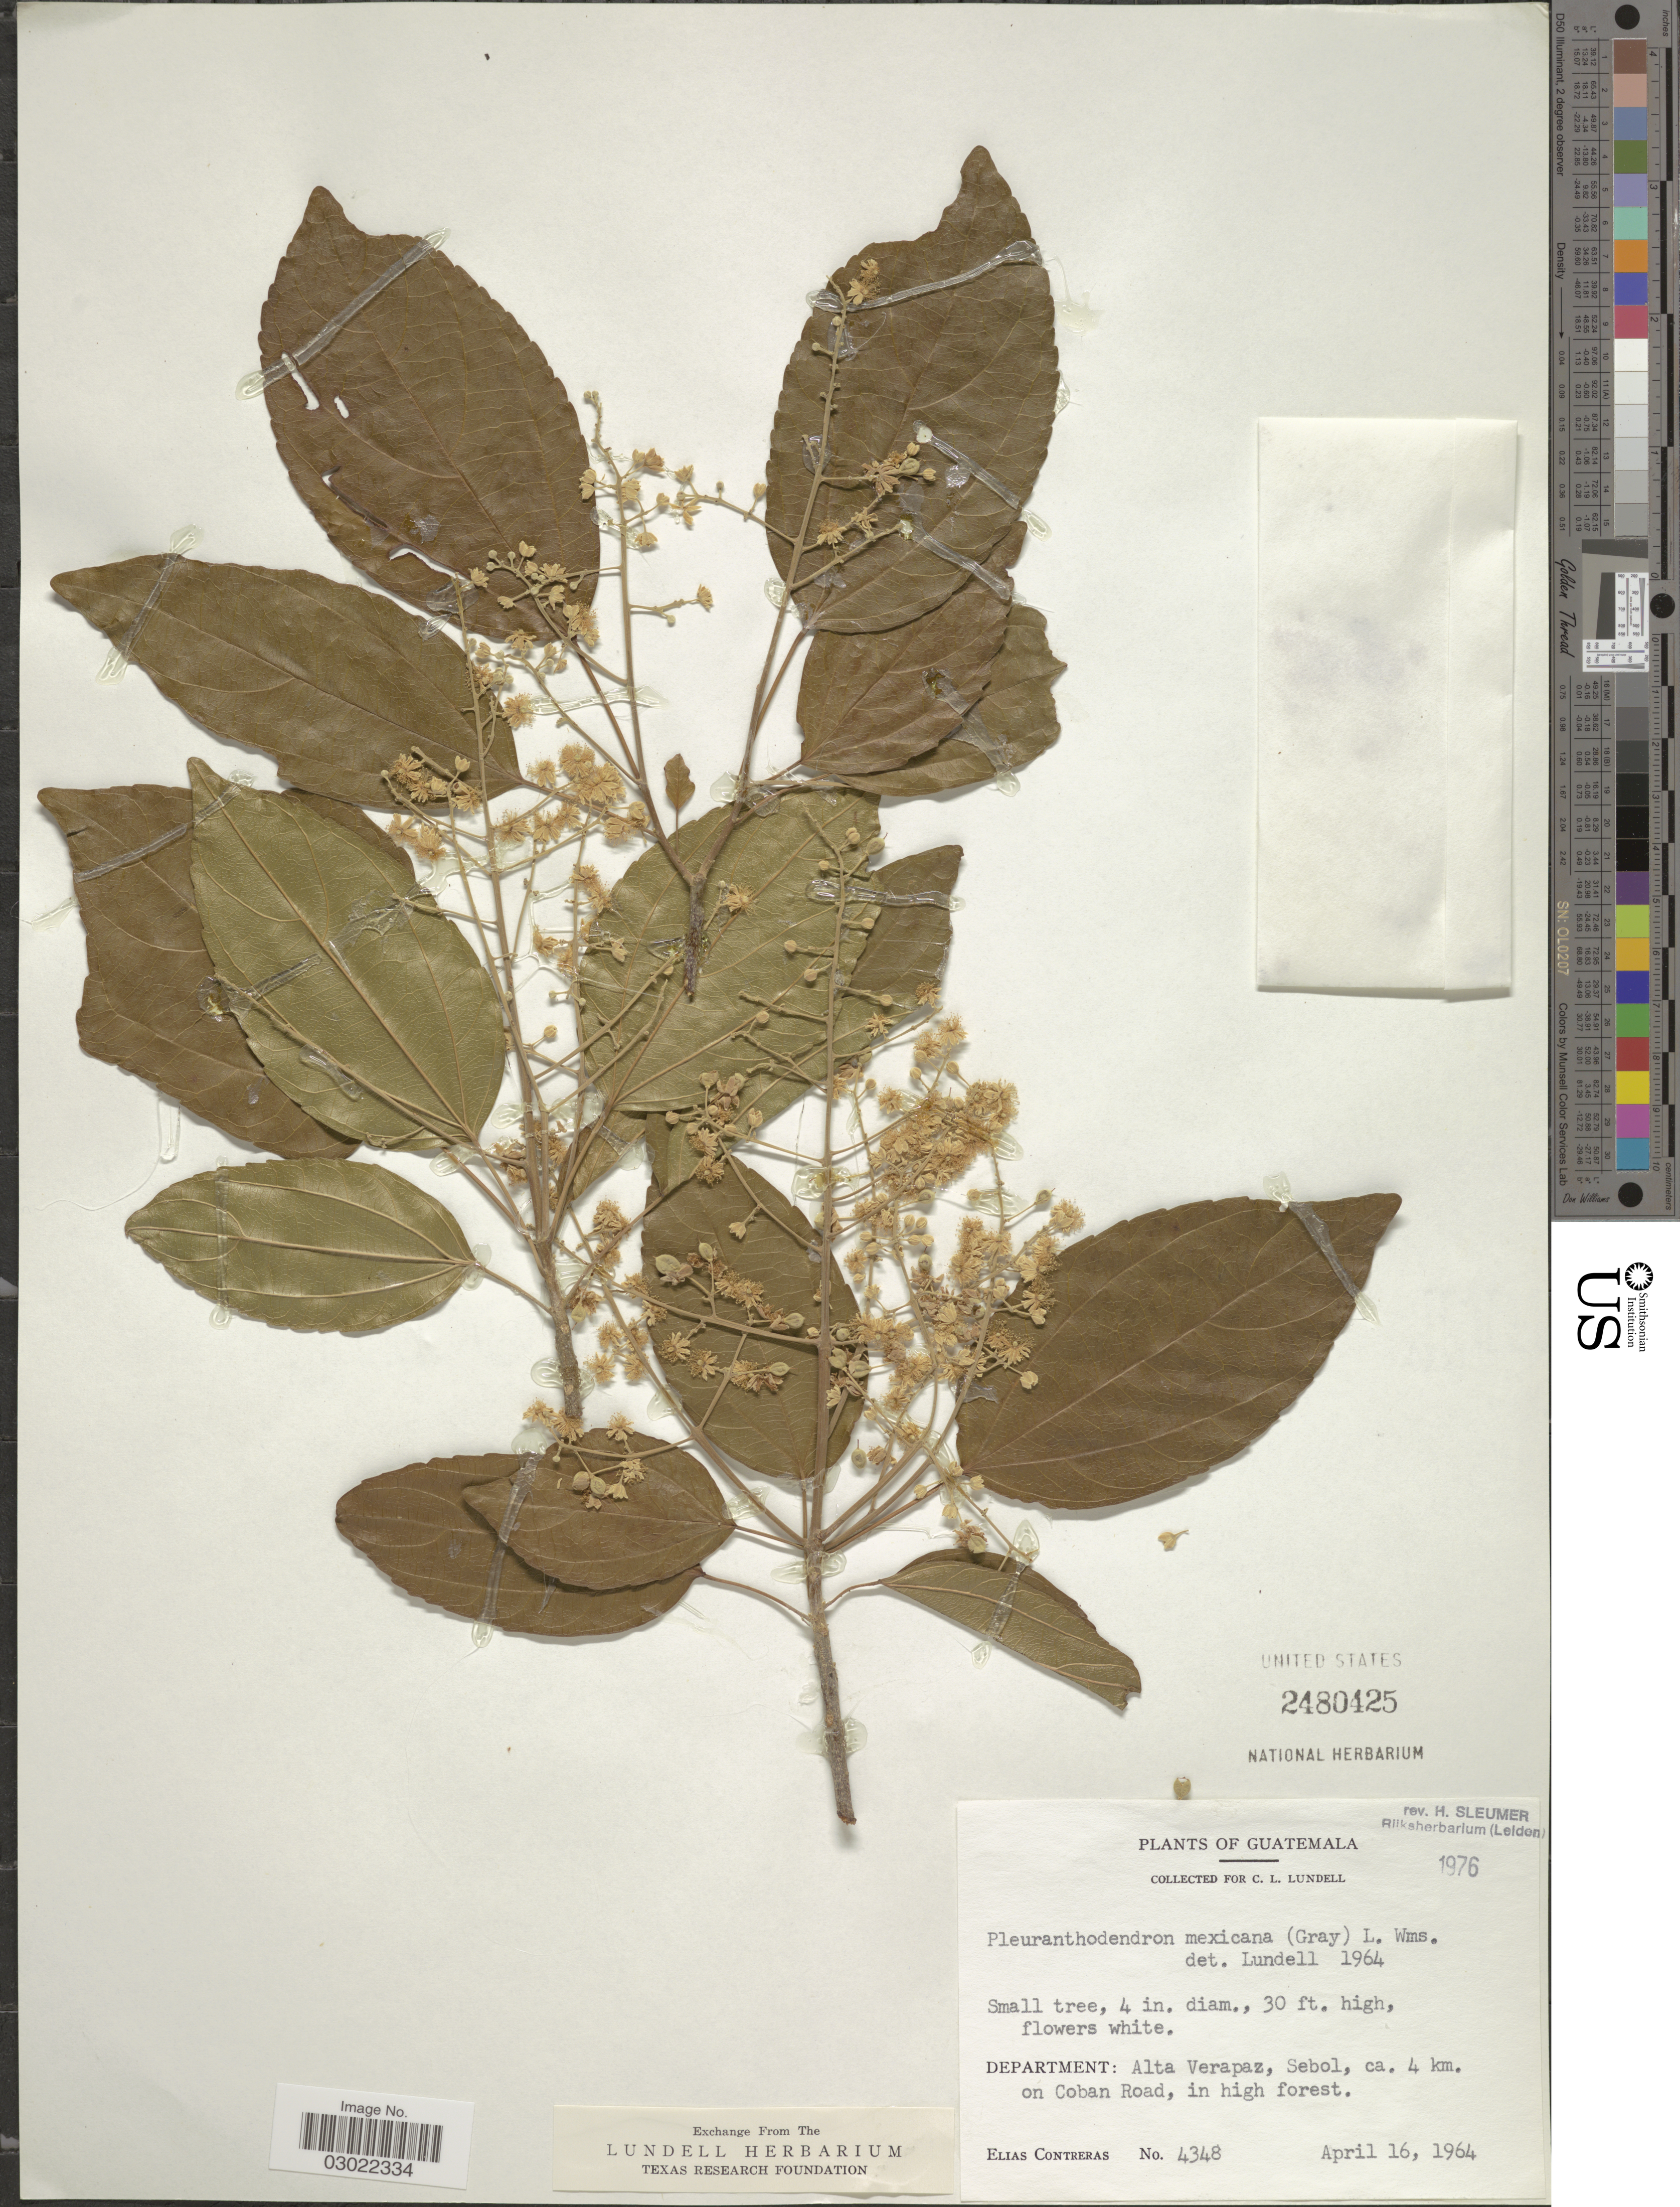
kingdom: Plantae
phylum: Tracheophyta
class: Magnoliopsida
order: Malpighiales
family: Salicaceae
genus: Pleuranthodendron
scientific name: Pleuranthodendron lindenii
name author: (Turcz.) Sleumer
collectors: E. Contreras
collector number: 4348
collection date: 1964-04-16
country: Guatemala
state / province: Alta Verapaz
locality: Department: Alta Verapaz, Sebol, ca. 4 km. on Coban Road, in high forest.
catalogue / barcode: US 2480425